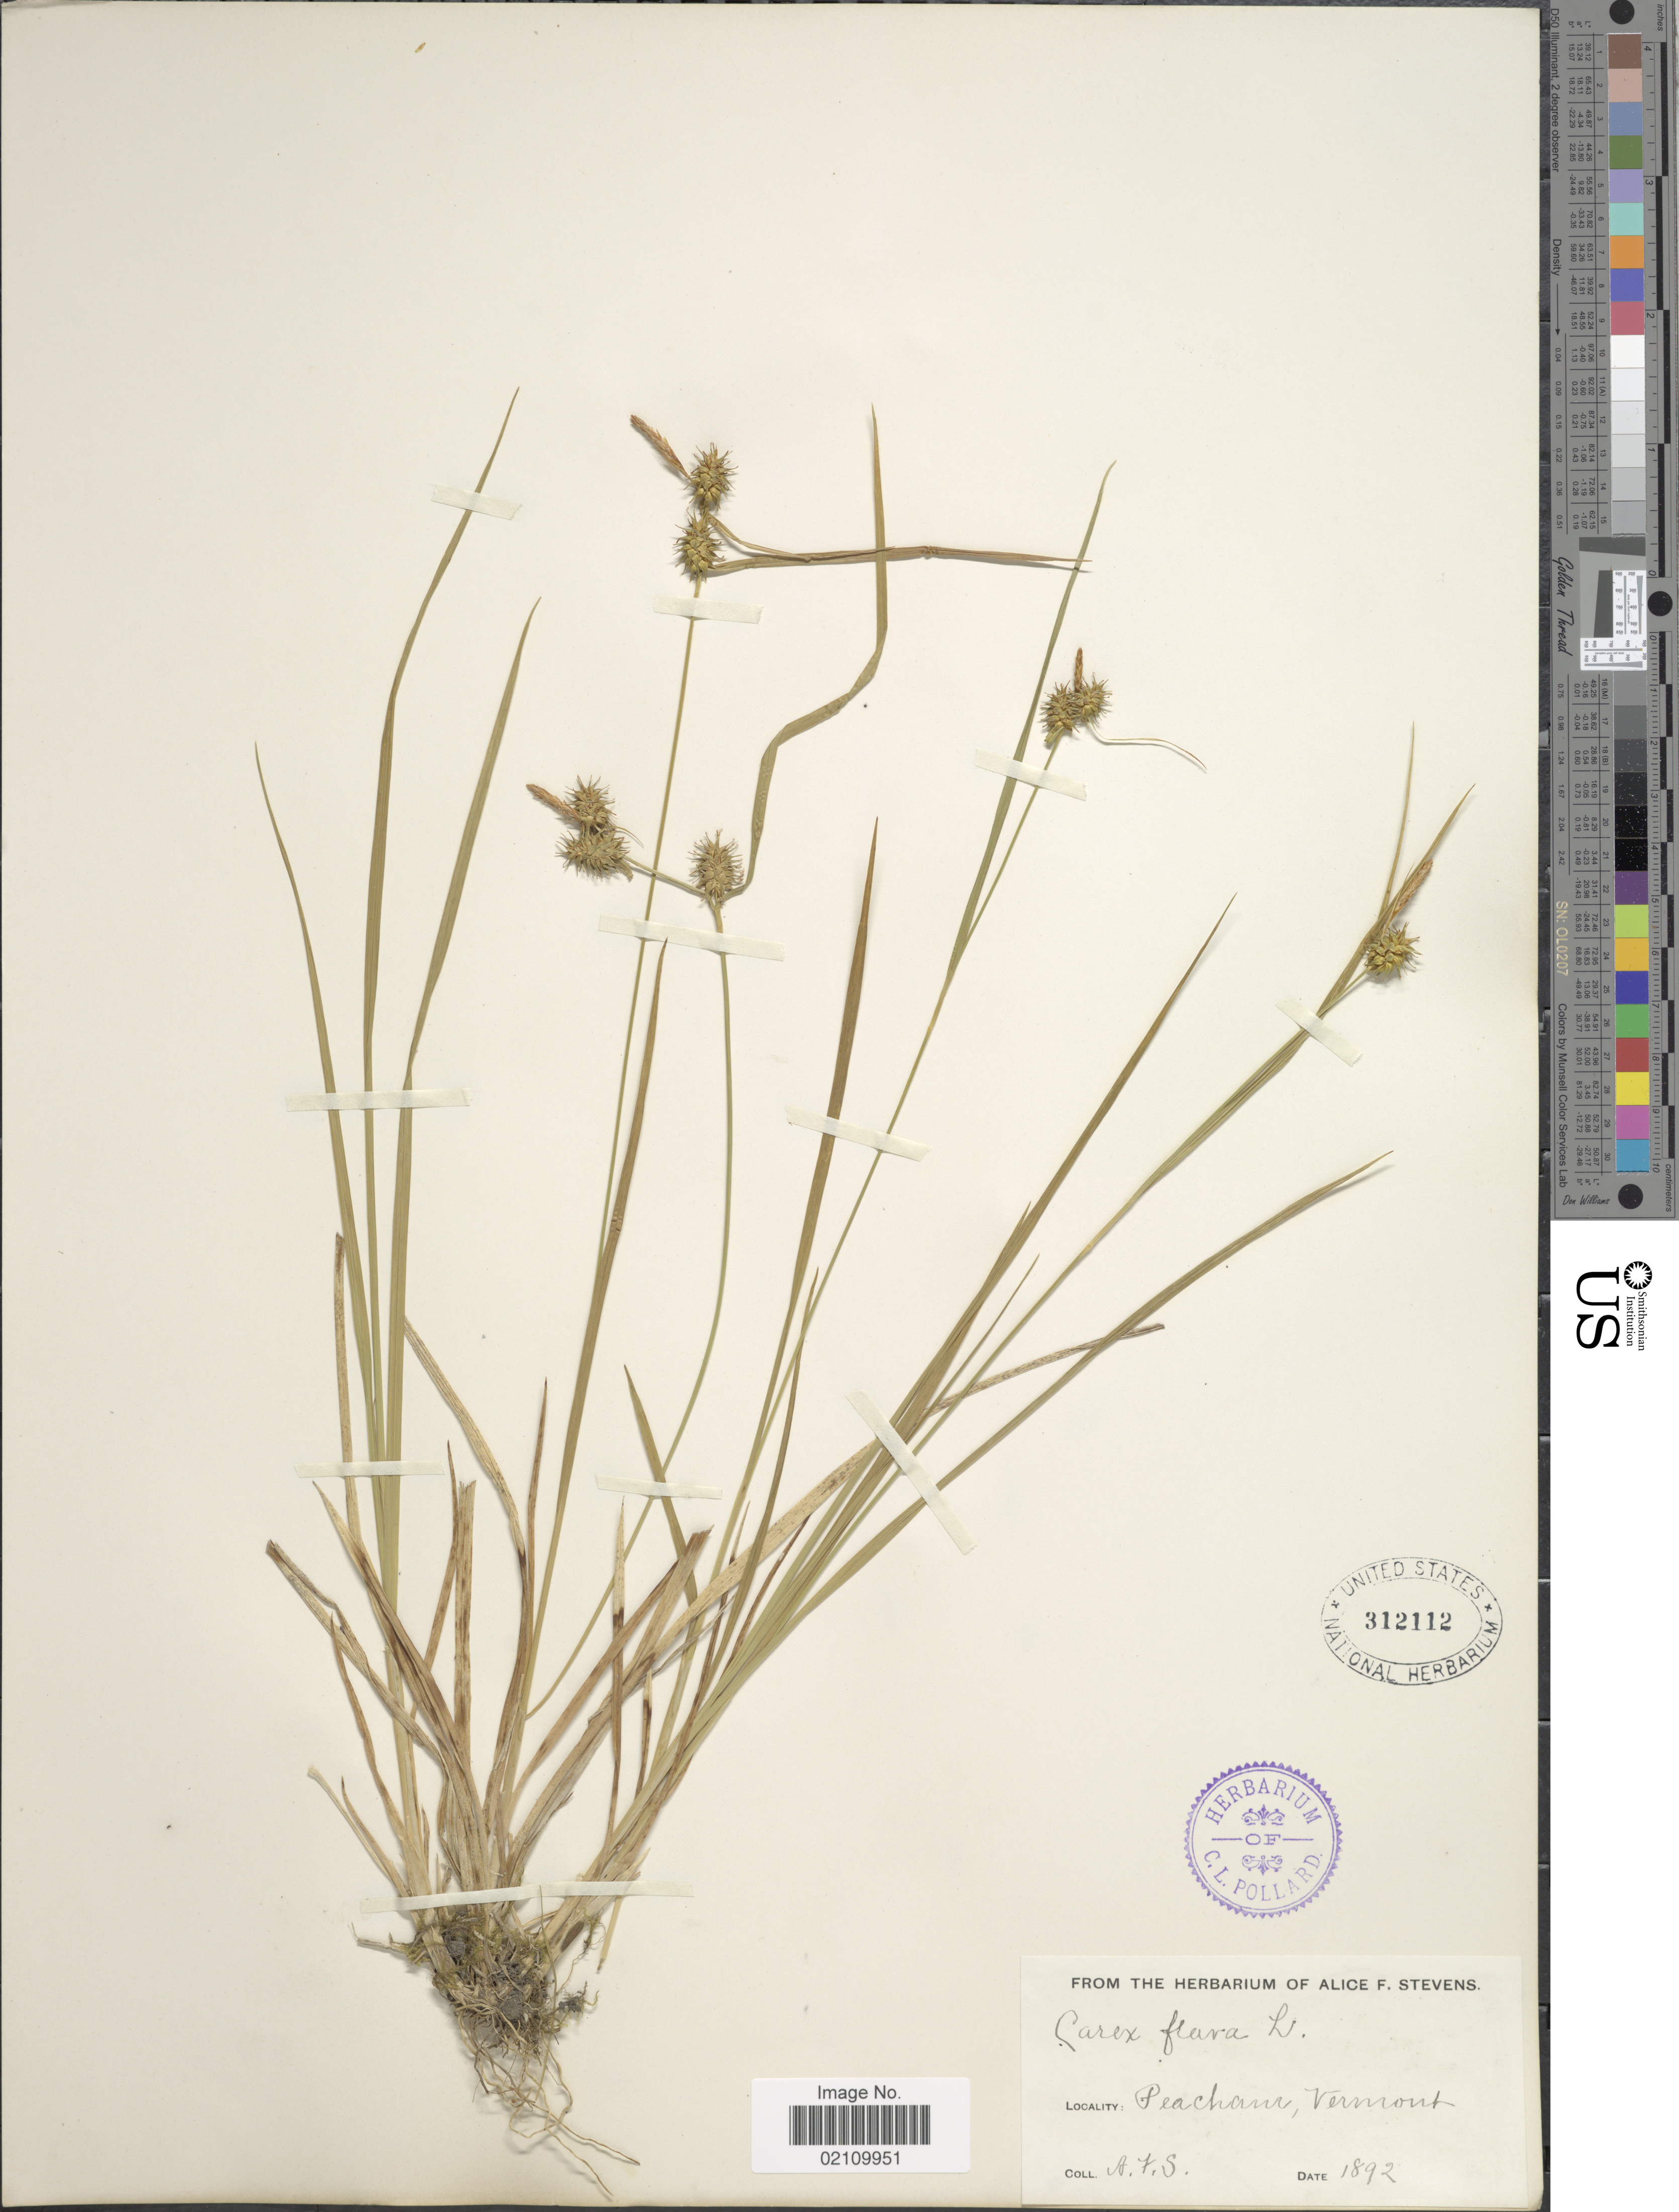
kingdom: Plantae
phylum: Tracheophyta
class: Liliopsida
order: Poales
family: Cyperaceae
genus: Carex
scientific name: Carex flava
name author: L.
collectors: A. Stevens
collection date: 1892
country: United States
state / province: Vermont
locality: Peacham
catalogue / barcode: US 312112